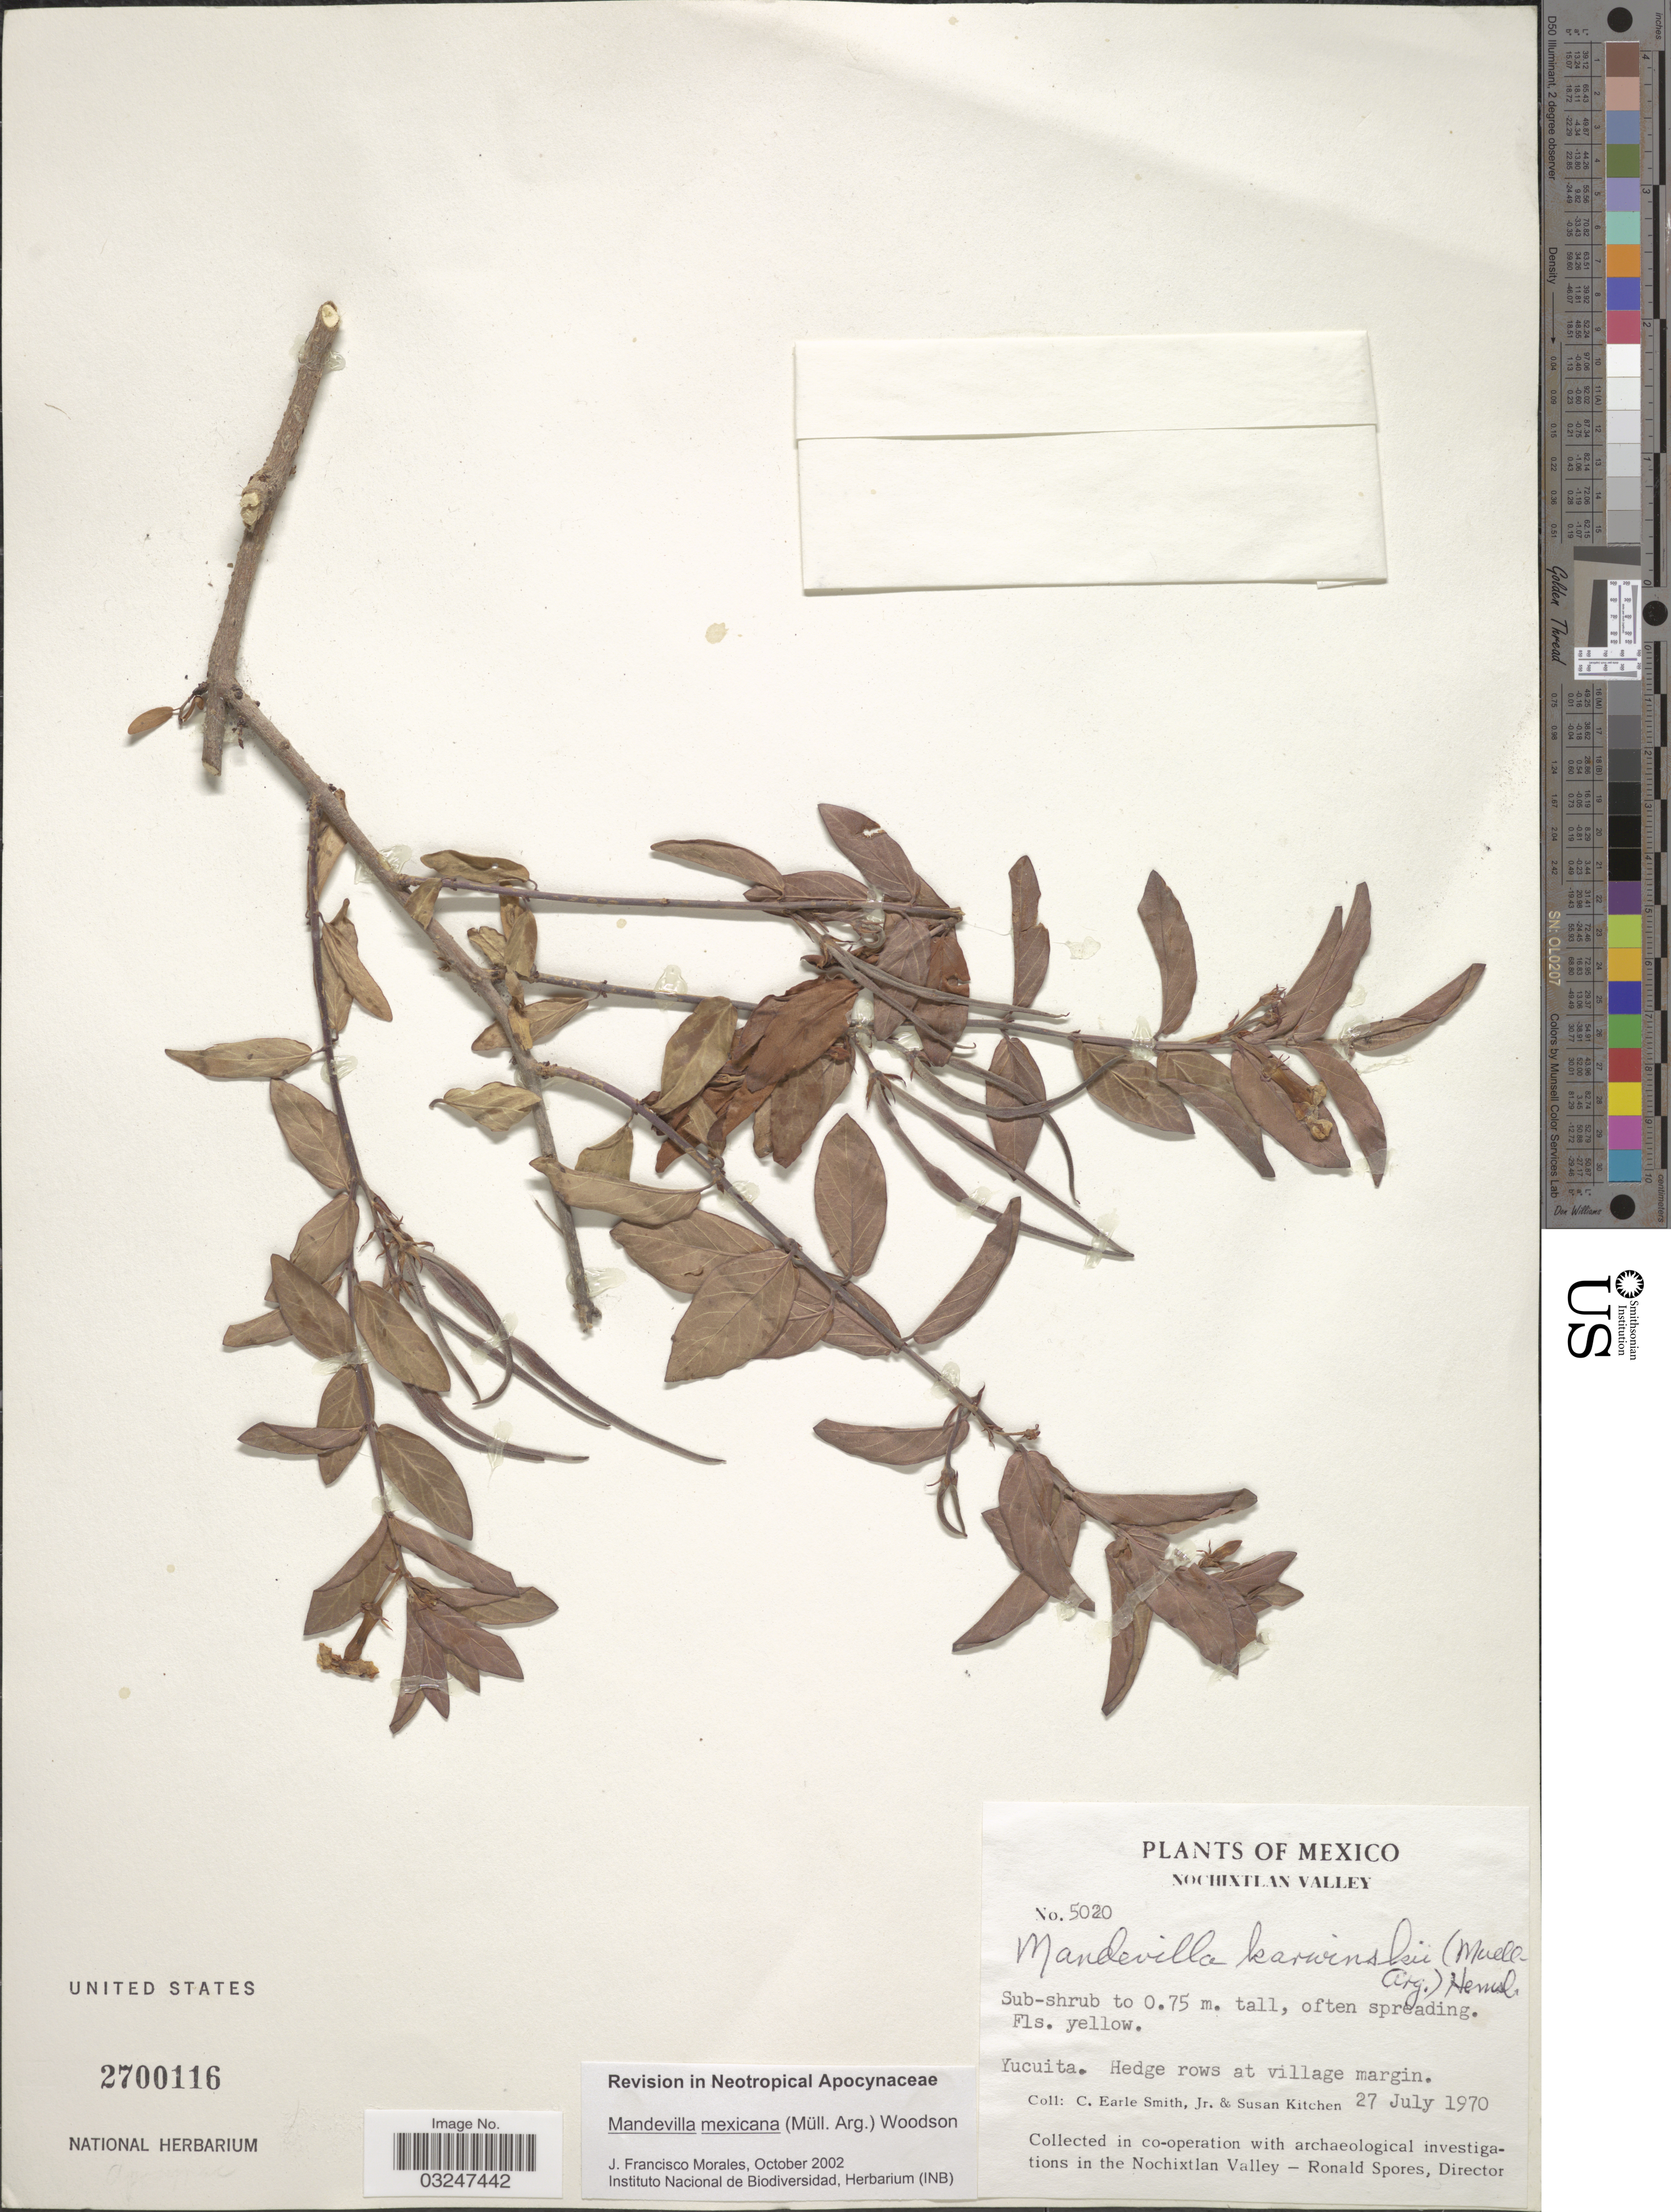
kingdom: Plantae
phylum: Tracheophyta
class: Magnoliopsida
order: Gentianales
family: Apocynaceae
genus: Mandevilla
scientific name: Mandevilla mexicana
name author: (Müll. Arg.) Woodson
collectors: C. E. Smith Jr. & S. Kitchen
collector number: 5020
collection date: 1970-07-27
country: Mexico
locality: Yucuita. Nochixtlan.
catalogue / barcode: US 2700116